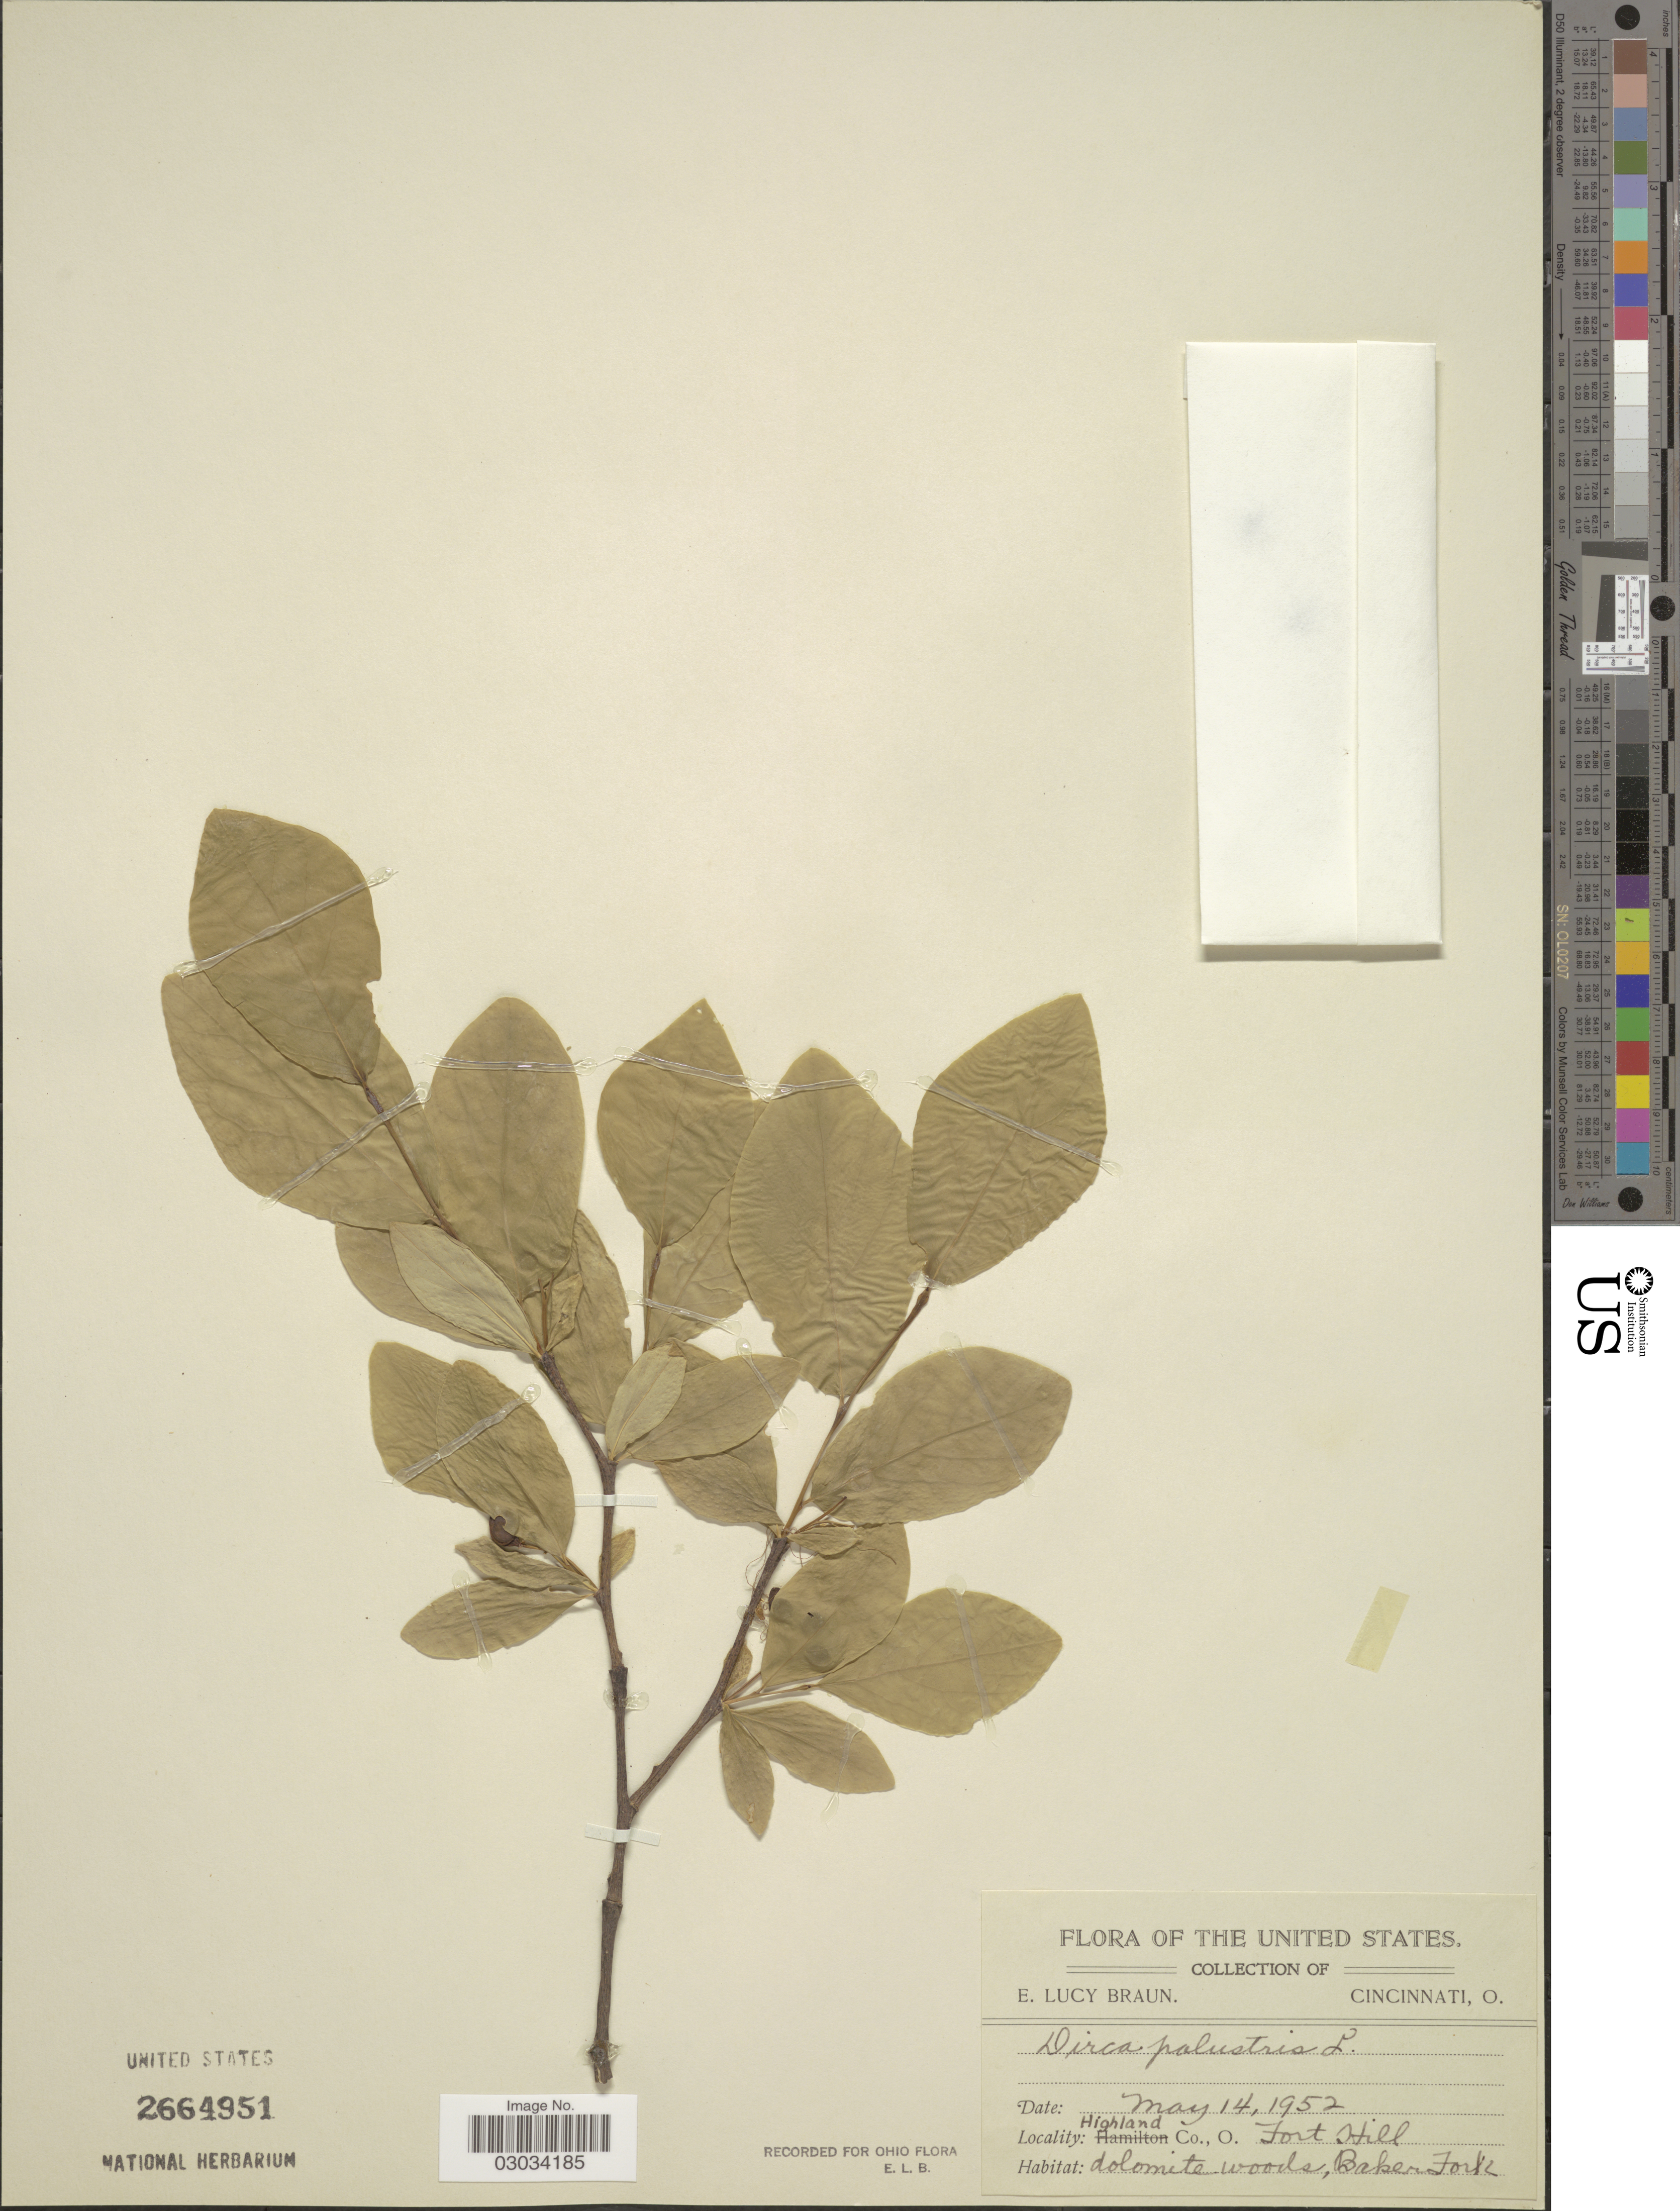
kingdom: Plantae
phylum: Tracheophyta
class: Magnoliopsida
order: Malvales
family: Thymelaeaceae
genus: Dirca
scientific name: Dirca palustris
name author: L.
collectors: E. L. Braun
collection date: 1952-05-14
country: United States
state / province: Ohio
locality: Highland Co. Fort Hill. Baker Fork.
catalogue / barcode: US 2664951